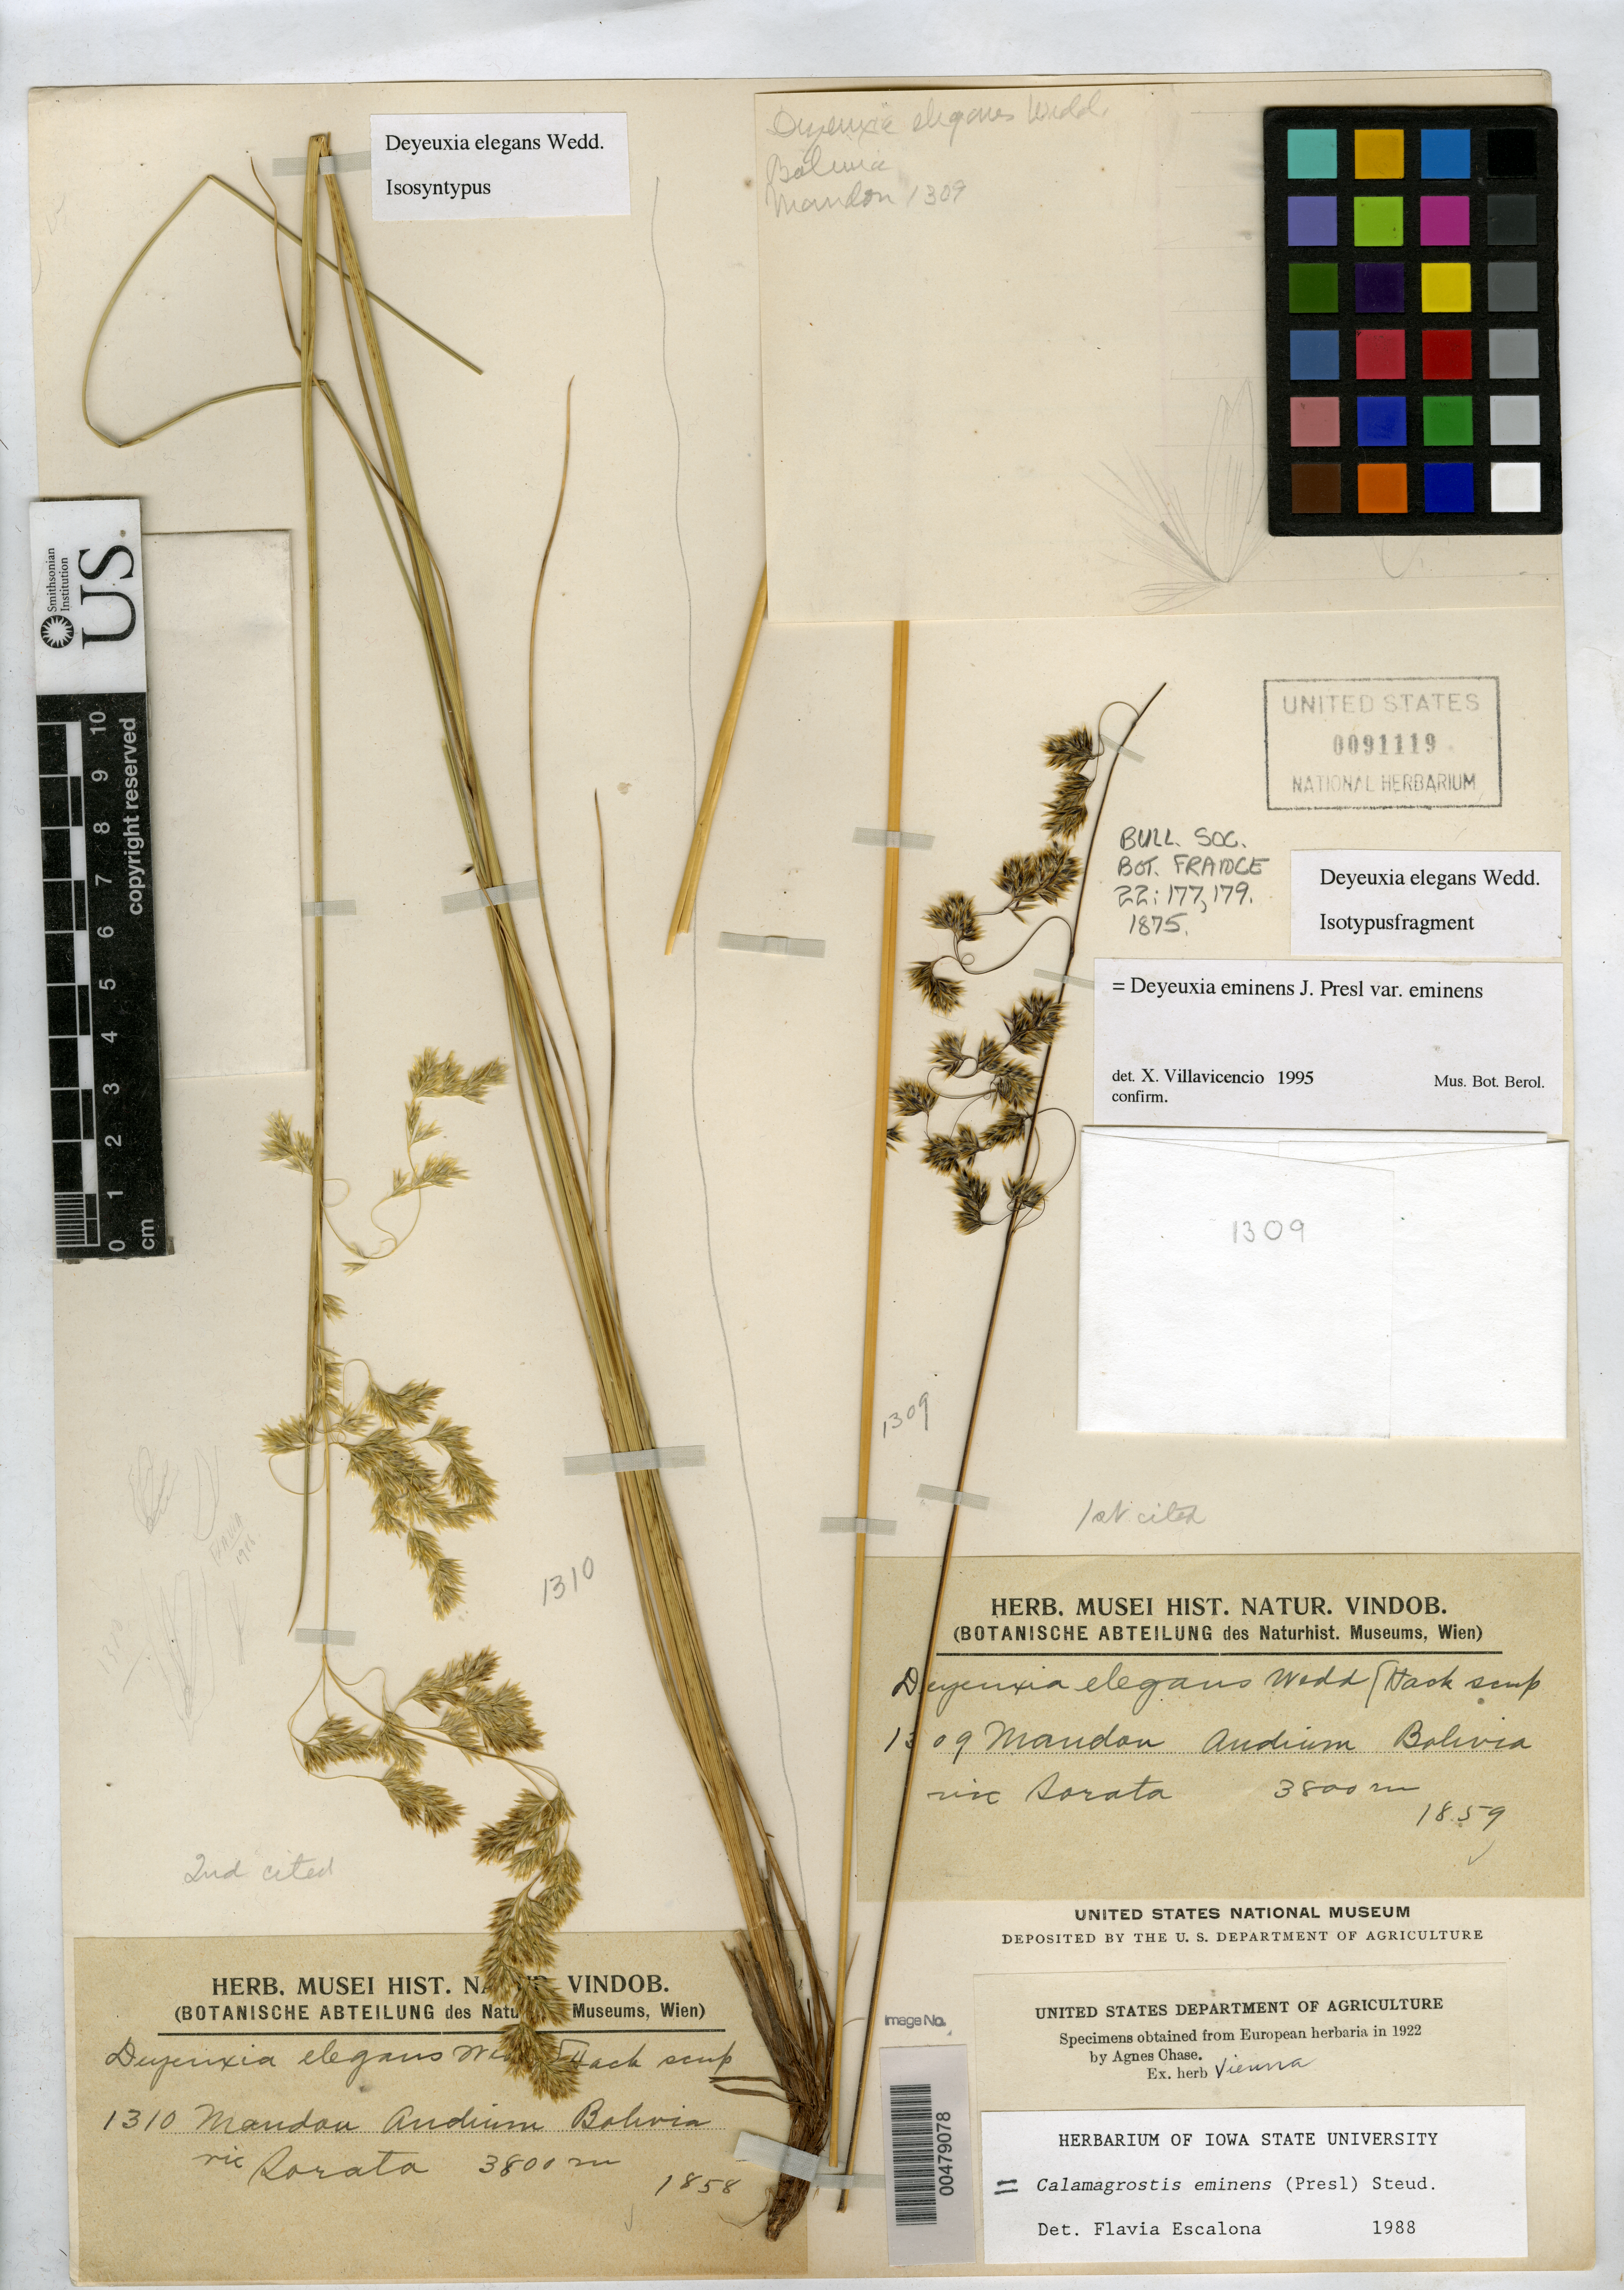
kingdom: Plantae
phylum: Tracheophyta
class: Liliopsida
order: Poales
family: Poaceae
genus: Deyeuxia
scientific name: Deyeuxia elegans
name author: Wedd.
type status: Isotype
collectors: G. Mandon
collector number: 1309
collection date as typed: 1859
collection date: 1859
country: Bolivia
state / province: La Paz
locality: Vic. Sorata.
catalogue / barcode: US 91119